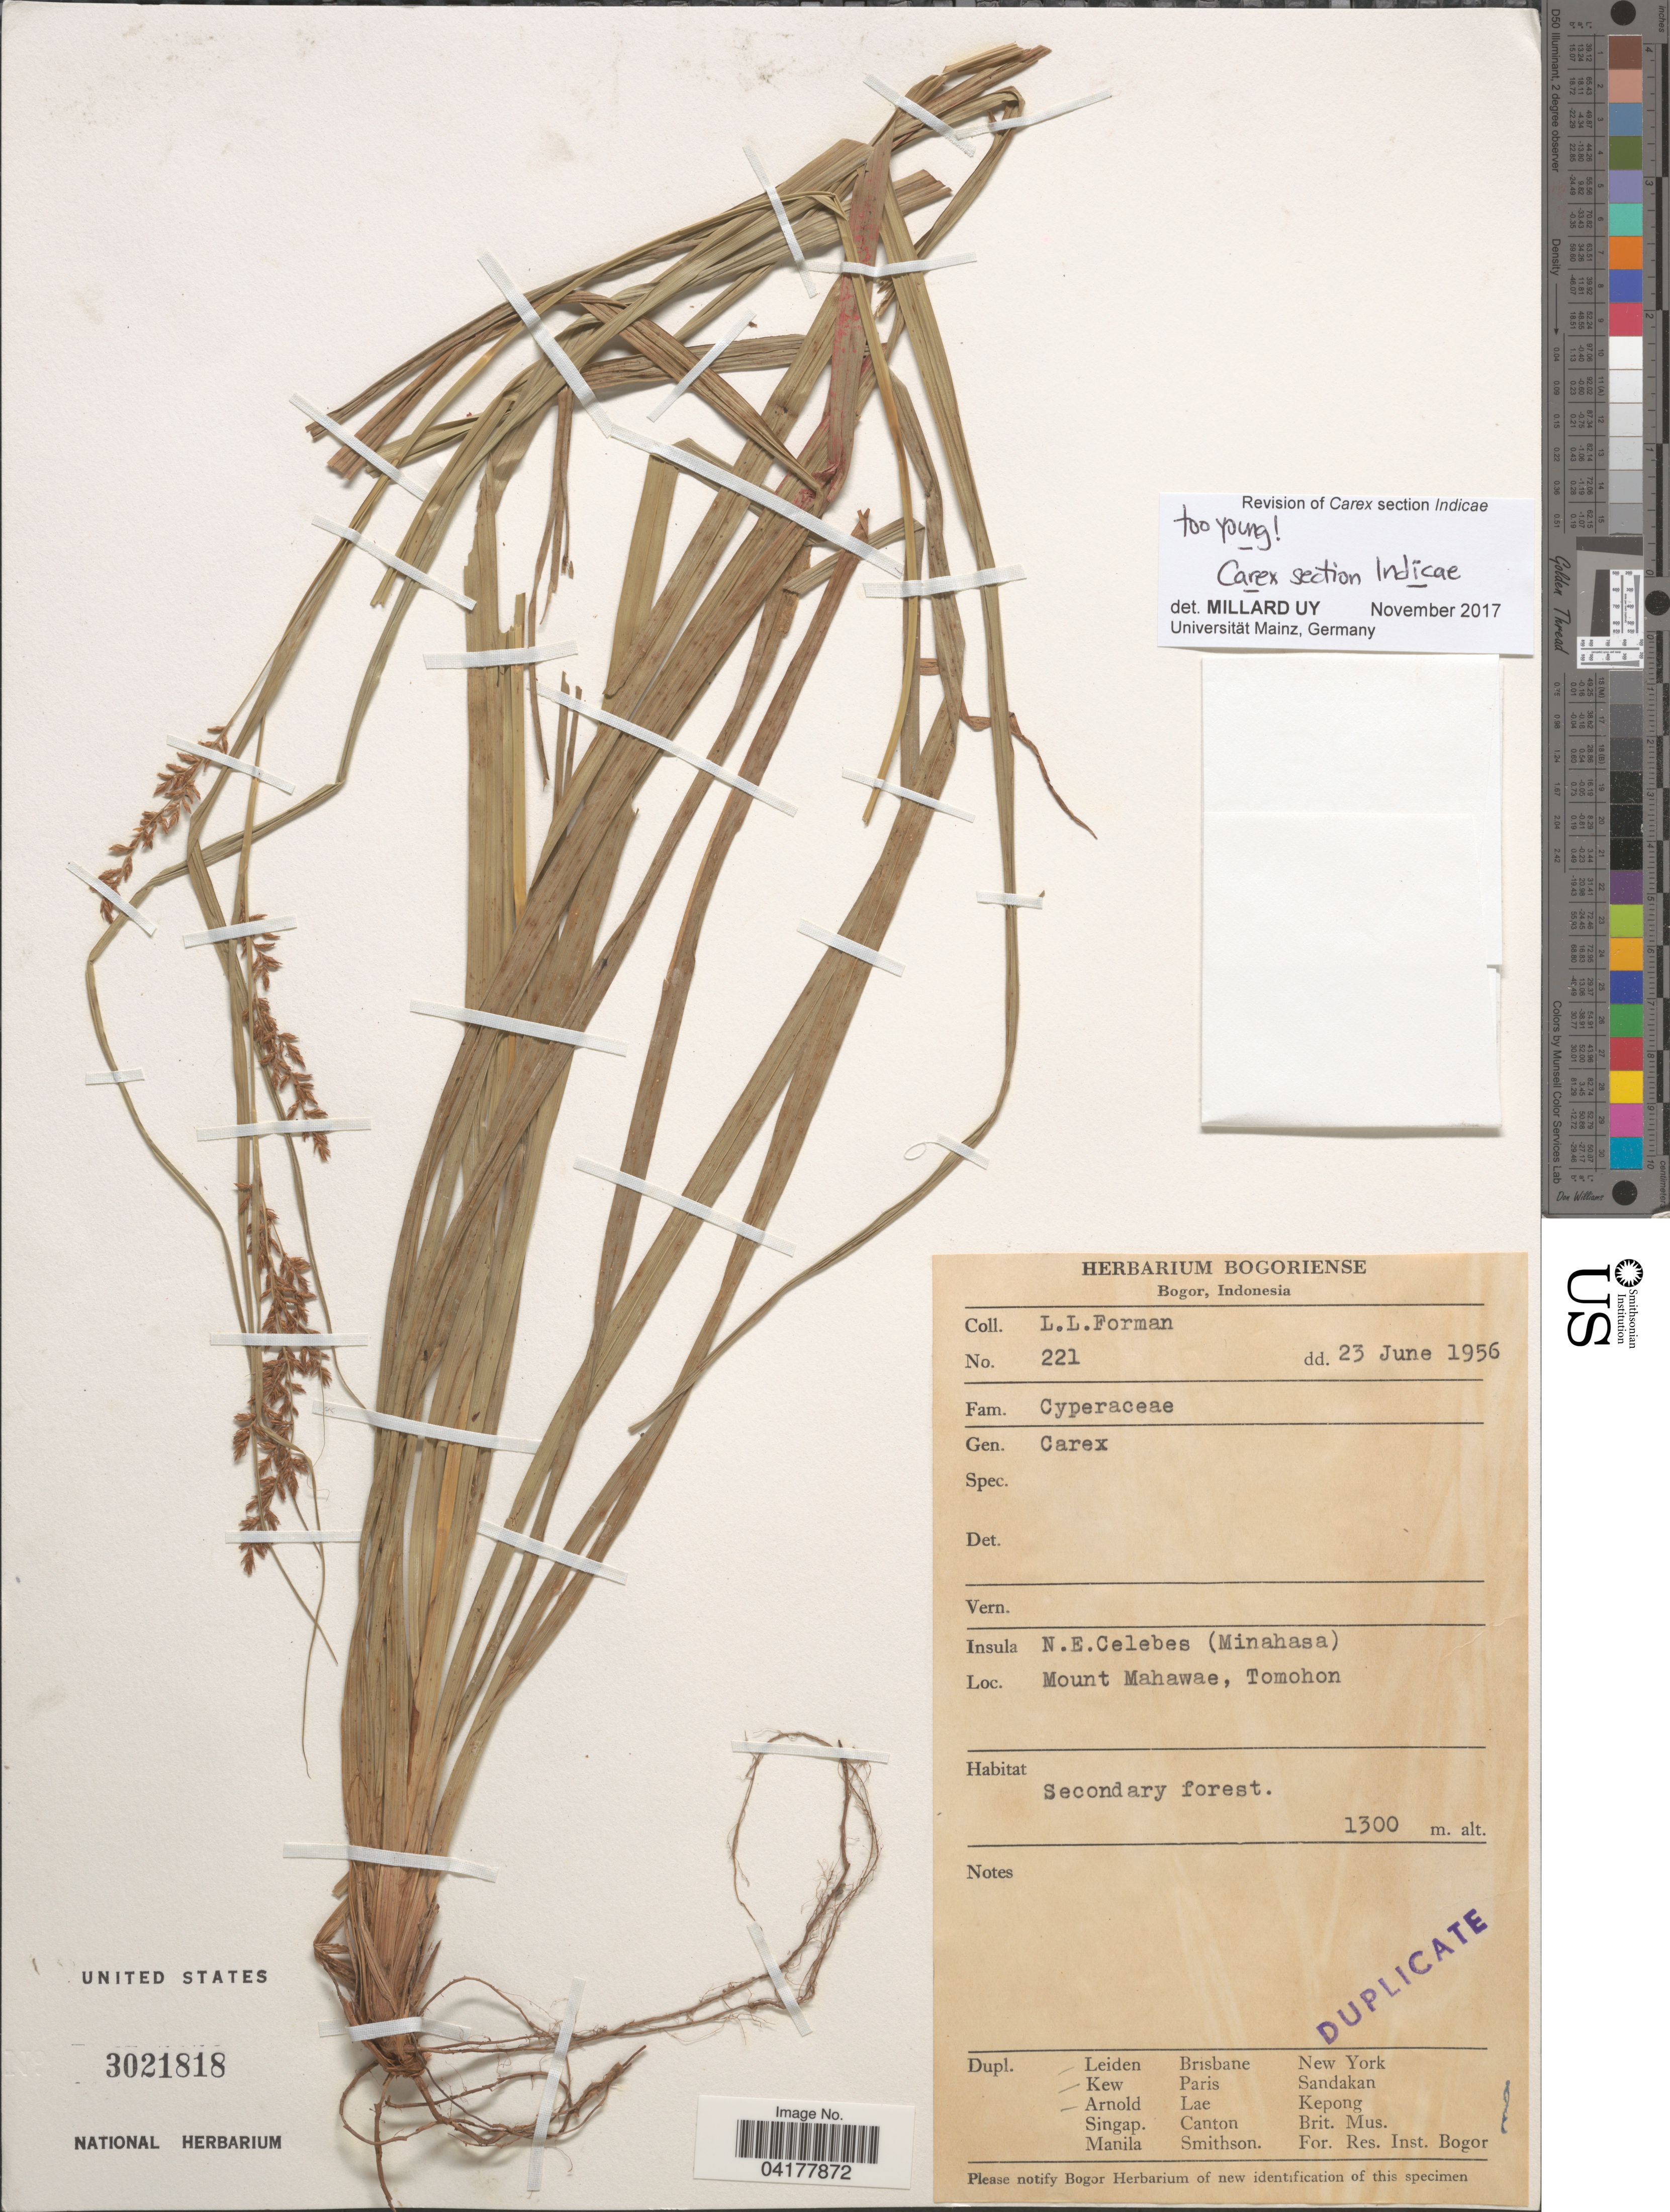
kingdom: Plantae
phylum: Tracheophyta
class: Liliopsida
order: Poales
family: Cyperaceae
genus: Carex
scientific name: Carex sp.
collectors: L. Forman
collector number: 221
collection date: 1956-06-23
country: Indonesia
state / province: Sulawesi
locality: Insula N.E.Celebes (Minahasa). Mount Mahawae, Tomohon.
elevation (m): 1300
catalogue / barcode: US 3021818